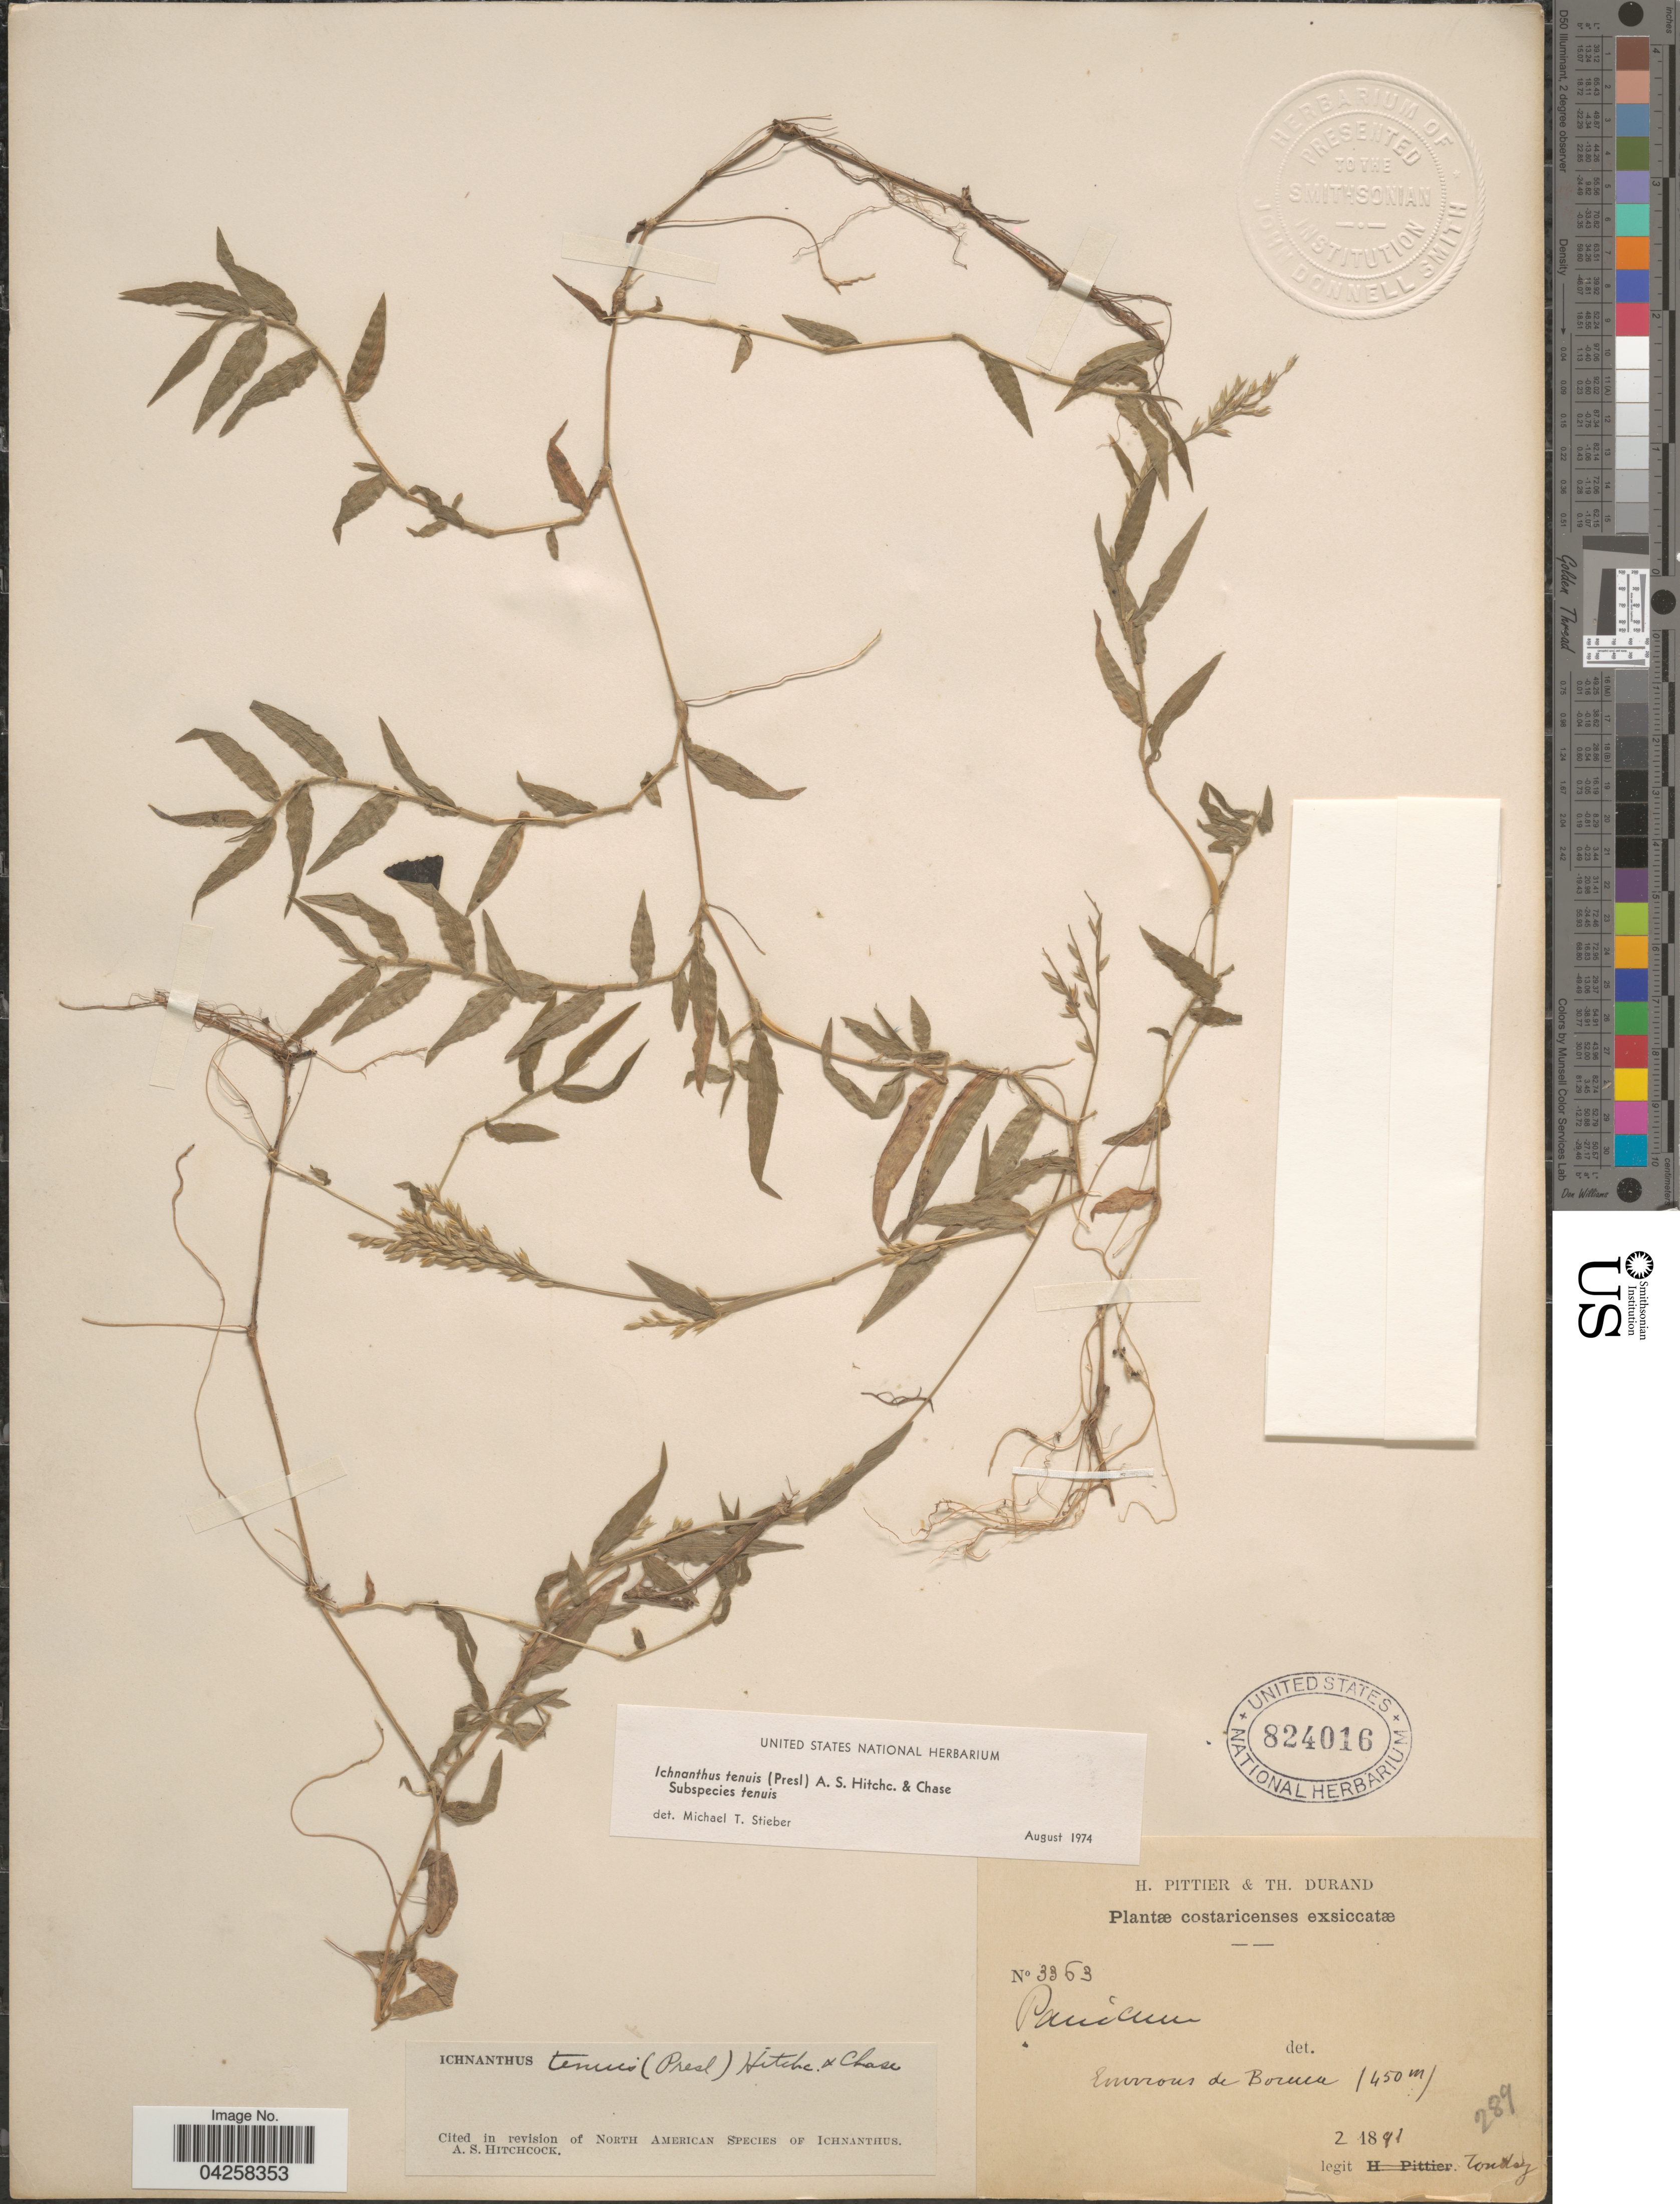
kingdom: Plantae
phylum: Tracheophyta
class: Liliopsida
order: Poales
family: Poaceae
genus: Ichnanthus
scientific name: Ichnanthus tenuis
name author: (J. Presl) Hitchc. & Chase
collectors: Tonduz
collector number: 3363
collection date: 1891-02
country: Costa Rica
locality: Environs de Boruca.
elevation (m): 450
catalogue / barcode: US 824016